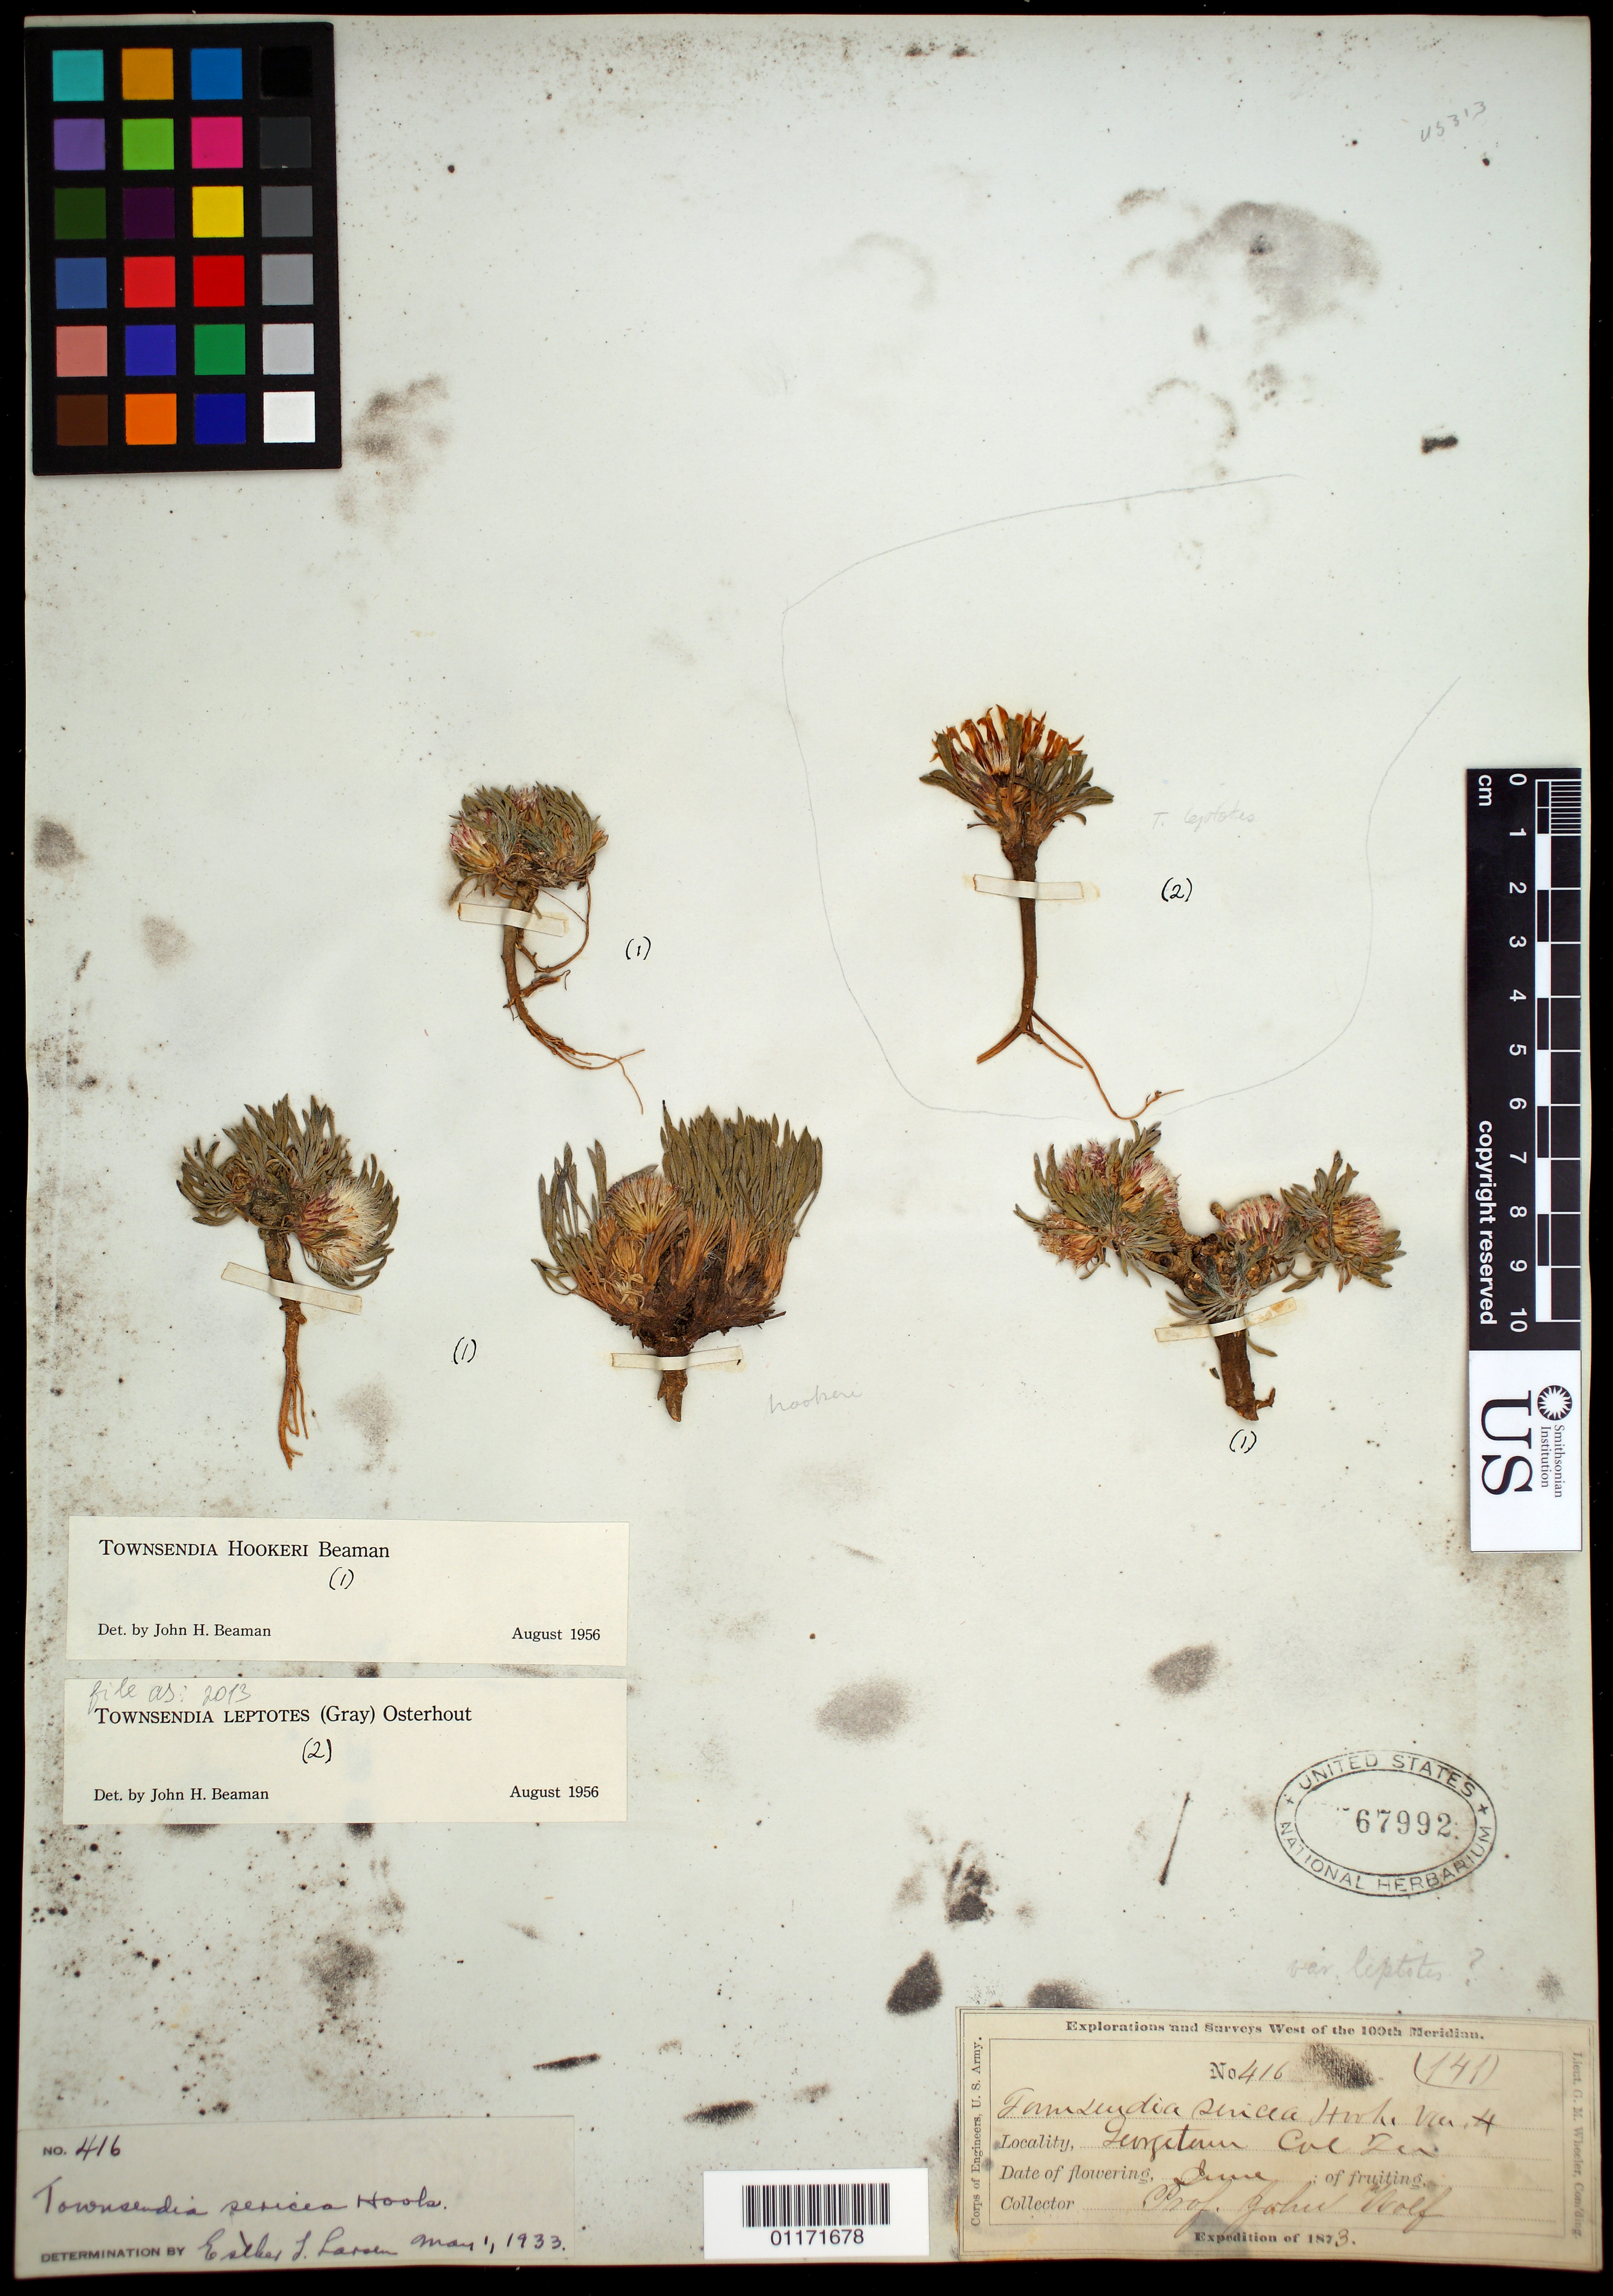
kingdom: Plantae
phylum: Tracheophyta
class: Magnoliopsida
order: Asterales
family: Asteraceae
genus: Townsendia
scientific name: Townsendia leptotes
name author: (A. Gray) Osterh.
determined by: Beaman, J. H., Curator (MSC), Michigan State University (UNITED STATES)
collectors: J. Wolf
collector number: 416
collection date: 1873-06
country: United States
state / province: Colorado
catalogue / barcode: US 67992